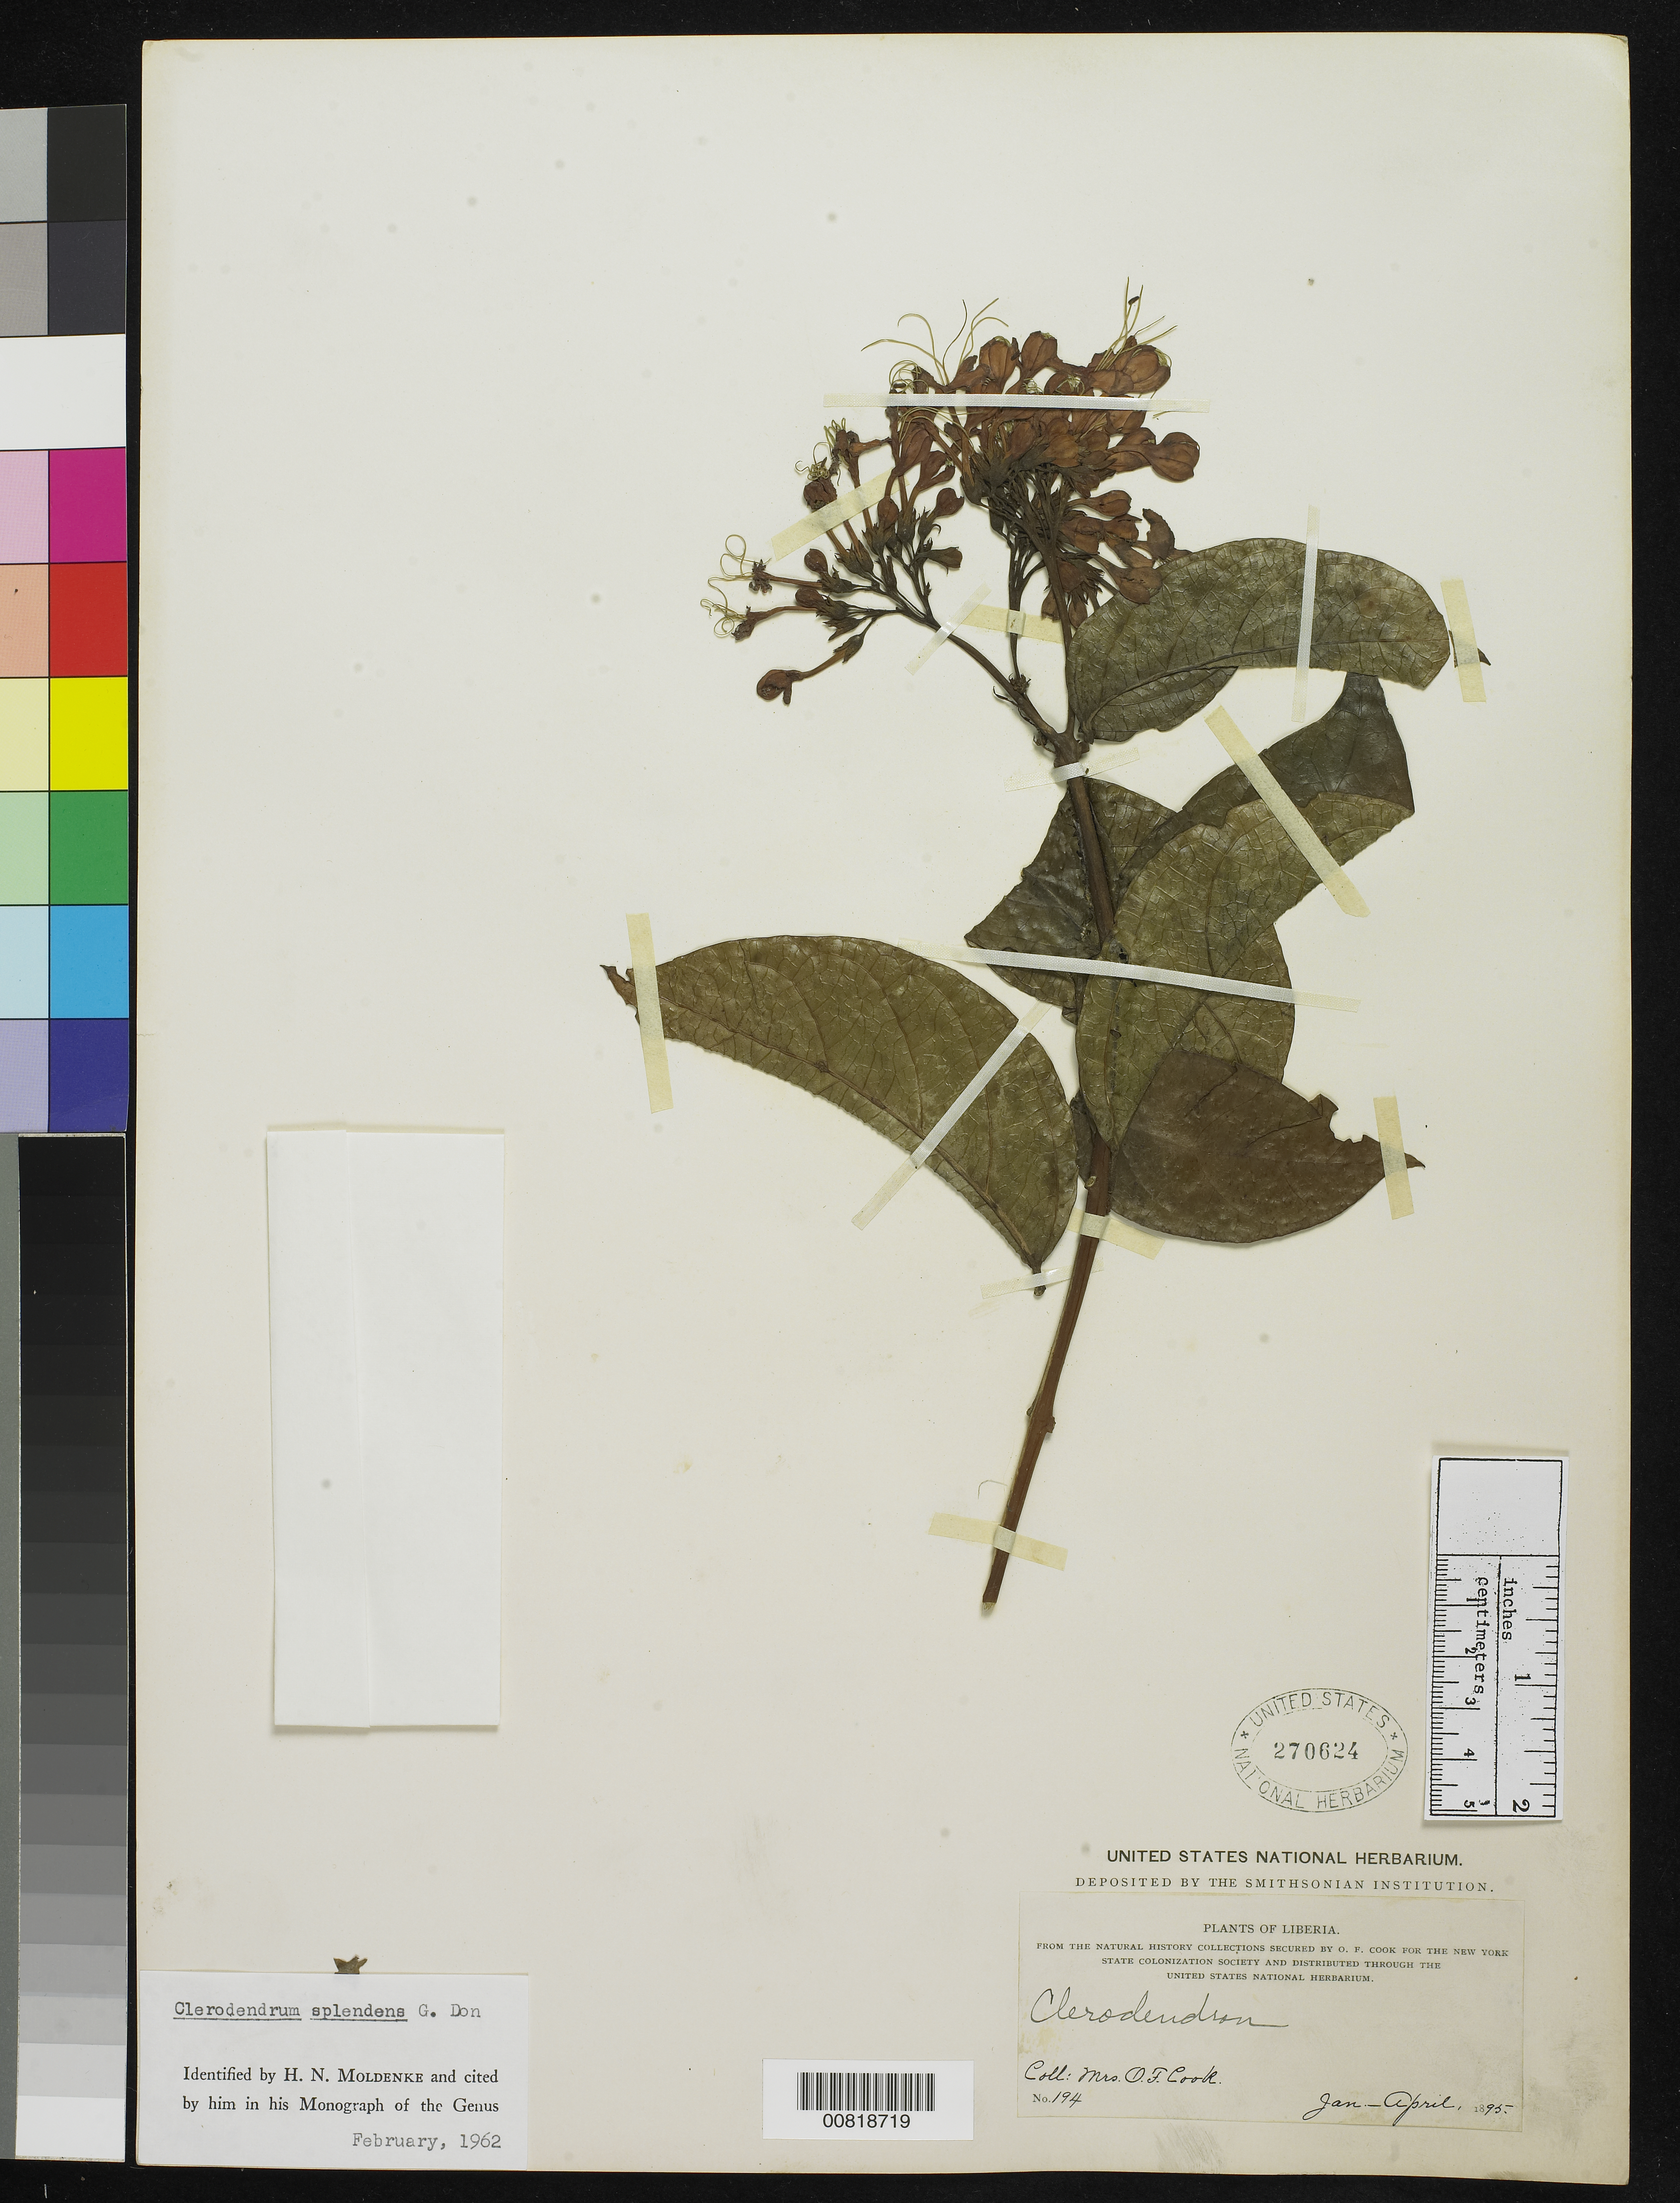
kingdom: Plantae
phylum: Tracheophyta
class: Magnoliopsida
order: Lamiales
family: Lamiaceae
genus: Clerodendrum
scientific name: Clerodendrum splendens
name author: G. Don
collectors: Alice C. Cook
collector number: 194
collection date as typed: Jan 1895 to -- Apr 1895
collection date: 1895-01/1895-04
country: Liberia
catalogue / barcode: US 270624